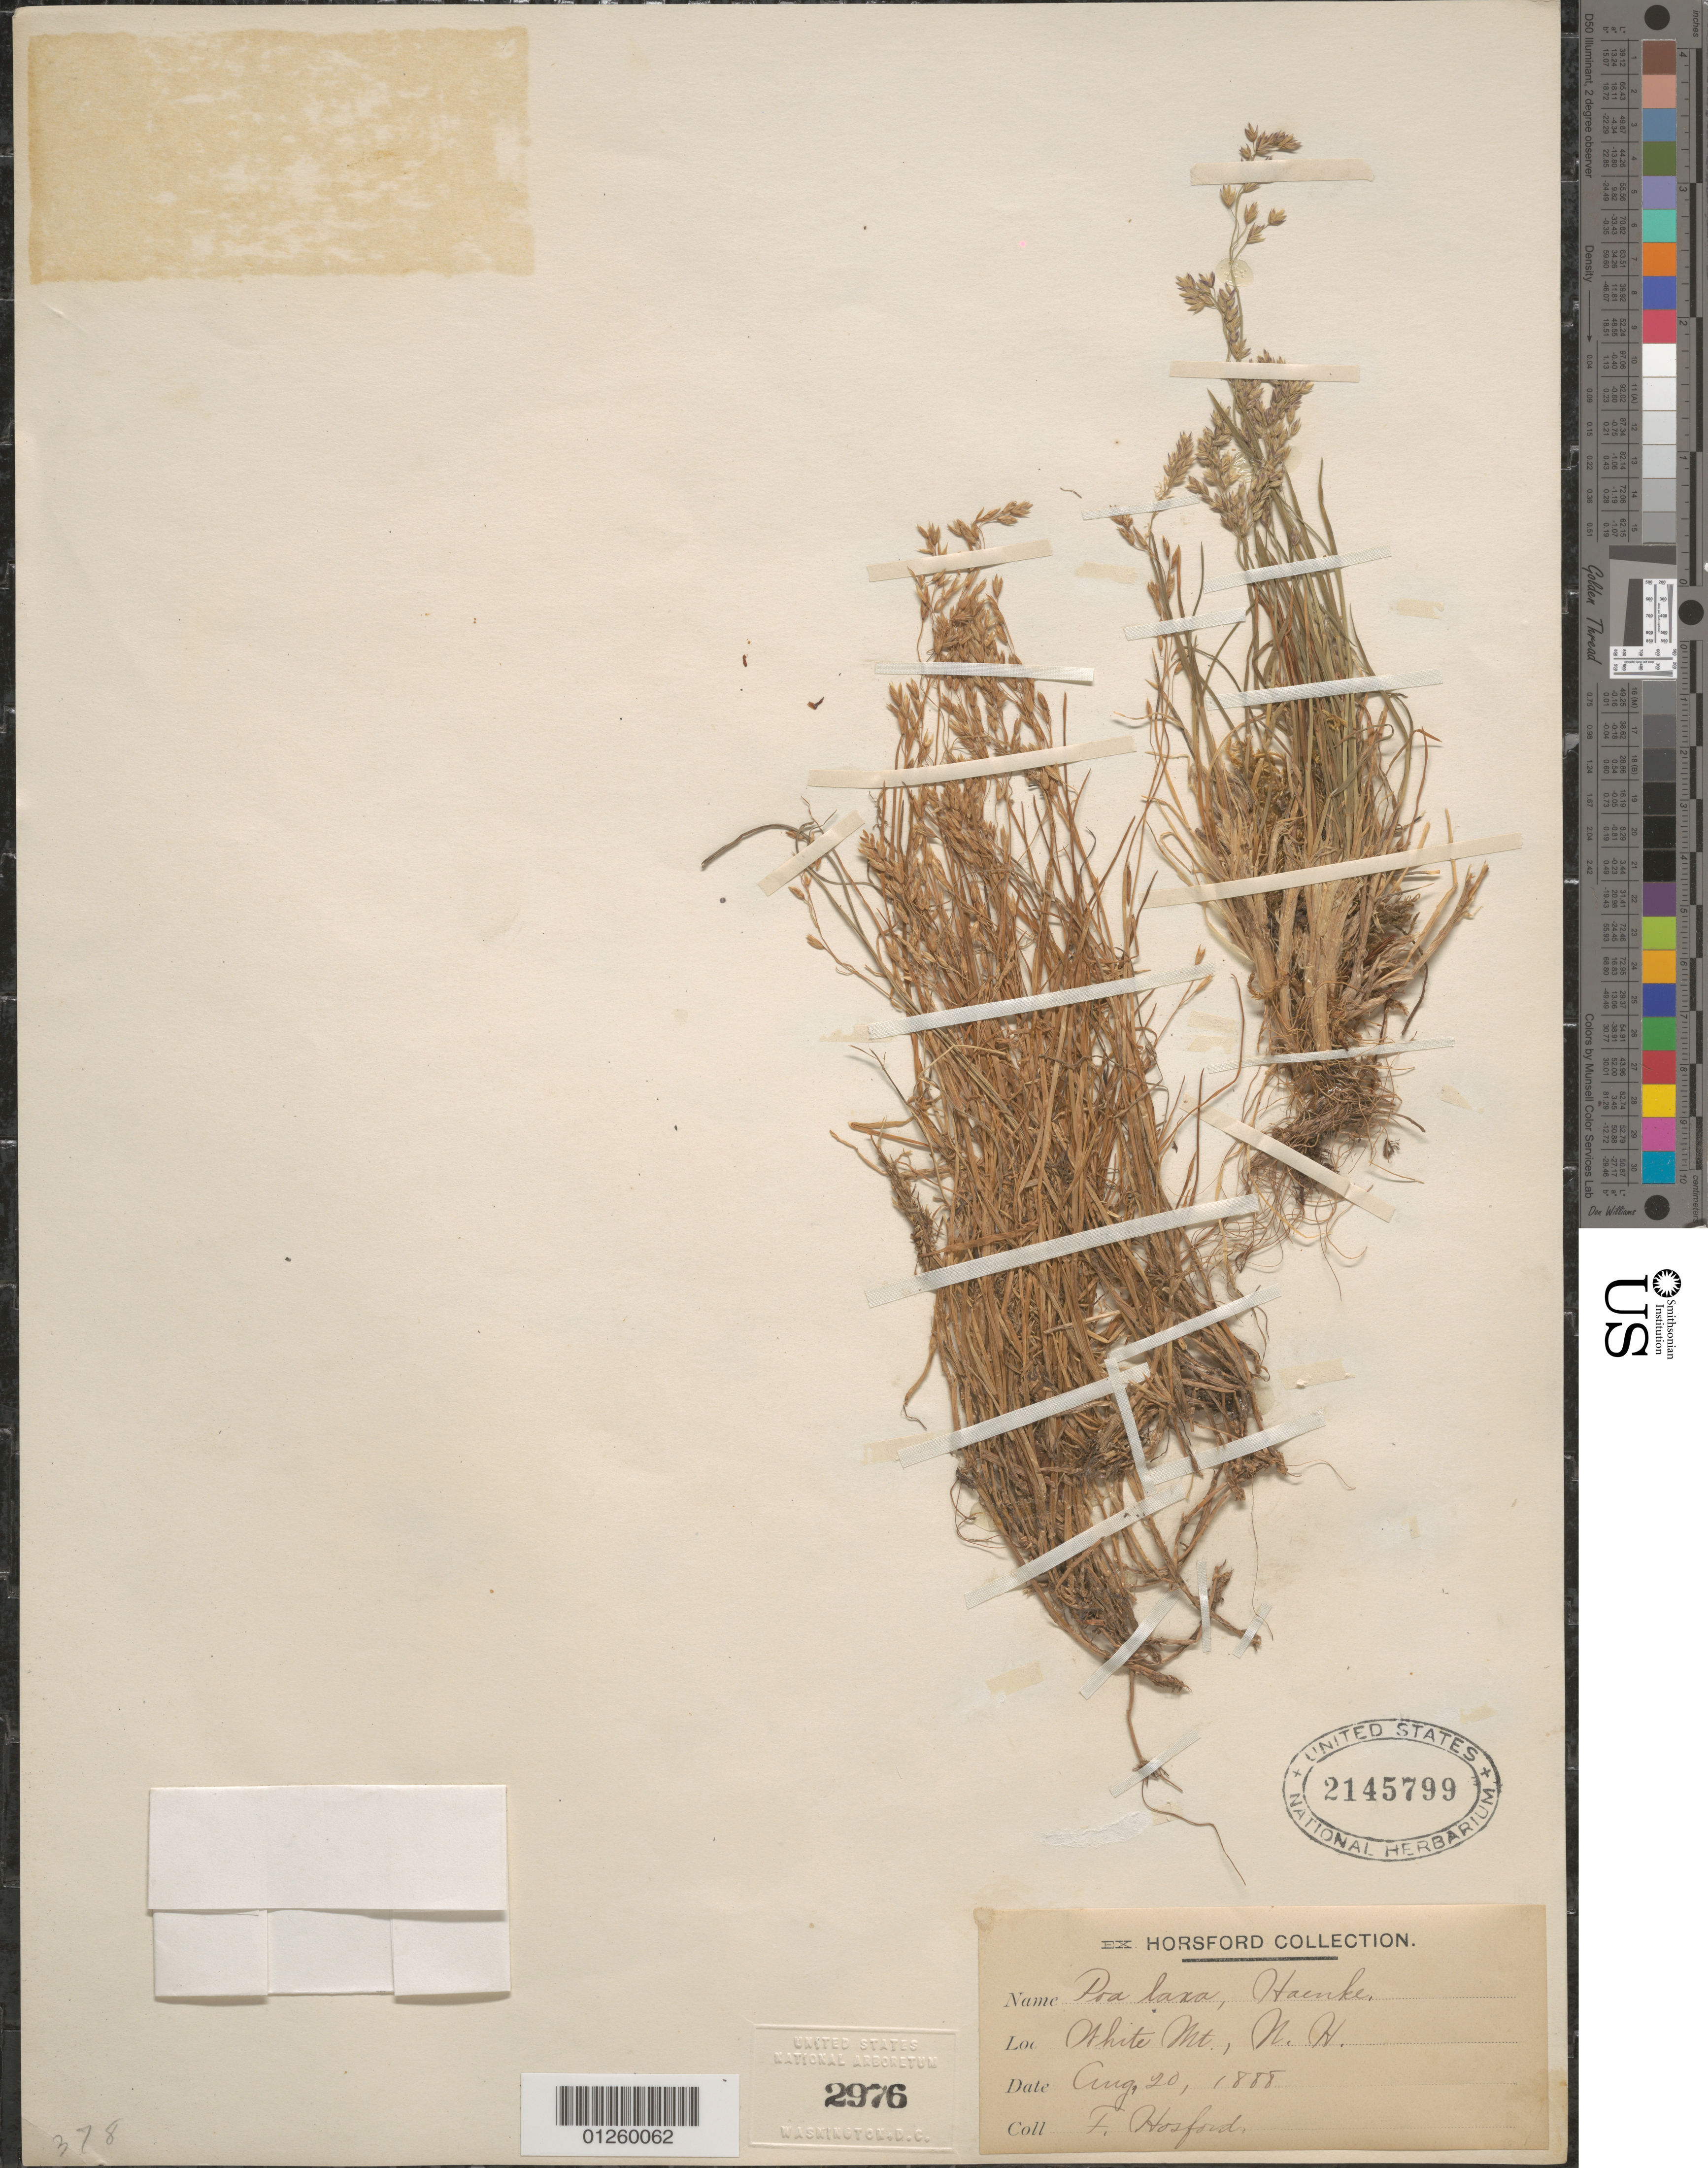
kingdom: Plantae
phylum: Tracheophyta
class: Liliopsida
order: Poales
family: Poaceae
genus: Poa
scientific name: Poa flexuosa Sm. subsp. fernaldiana (Nannf.) Á. Löve & D. Löve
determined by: Soreng, Robert J., Research Associate (BOT), Smithsonian Institution - National Museum of Natural History (UNITED STATES)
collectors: F. Hosford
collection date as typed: Aug, 20, 1888.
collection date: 1888-08-20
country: United States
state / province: New Hampshire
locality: White Mt., N. H.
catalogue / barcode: US 2145799